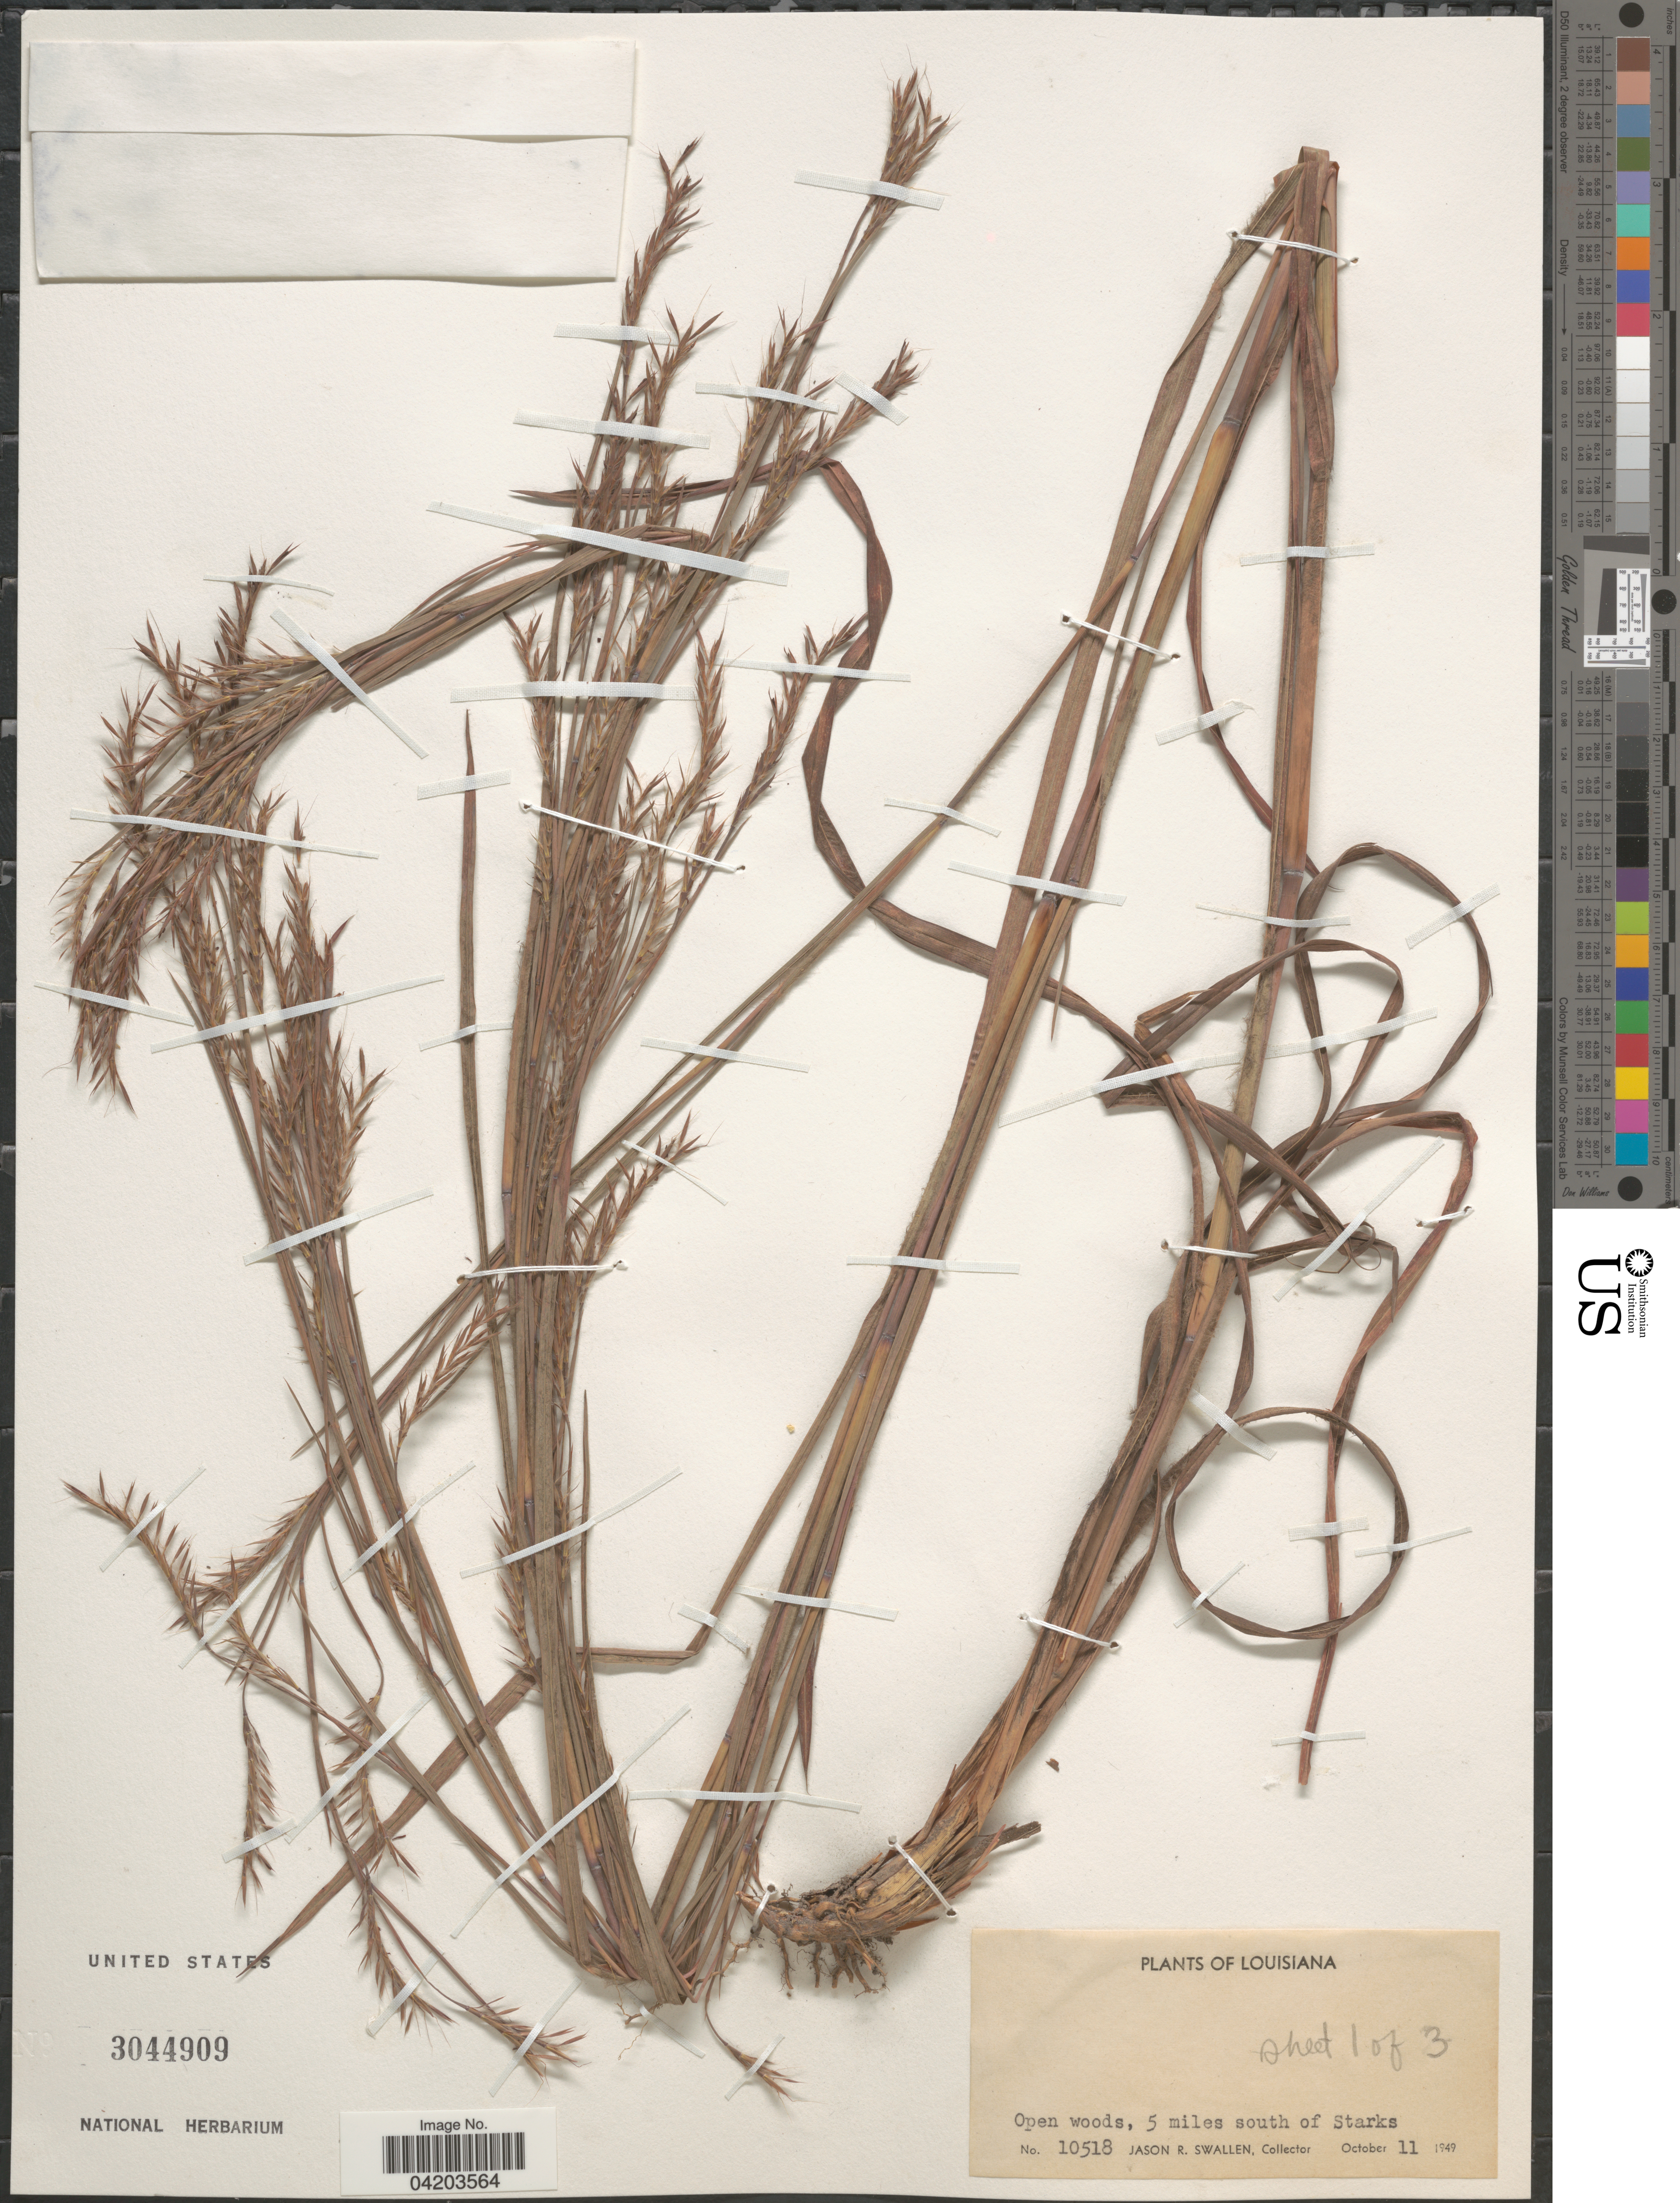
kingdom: Plantae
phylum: Tracheophyta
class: Liliopsida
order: Poales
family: Poaceae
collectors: J. R. Swallen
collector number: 10518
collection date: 1949-10-11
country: United States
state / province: Louisiana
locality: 5 miles south of Starks.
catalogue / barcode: US 3044909